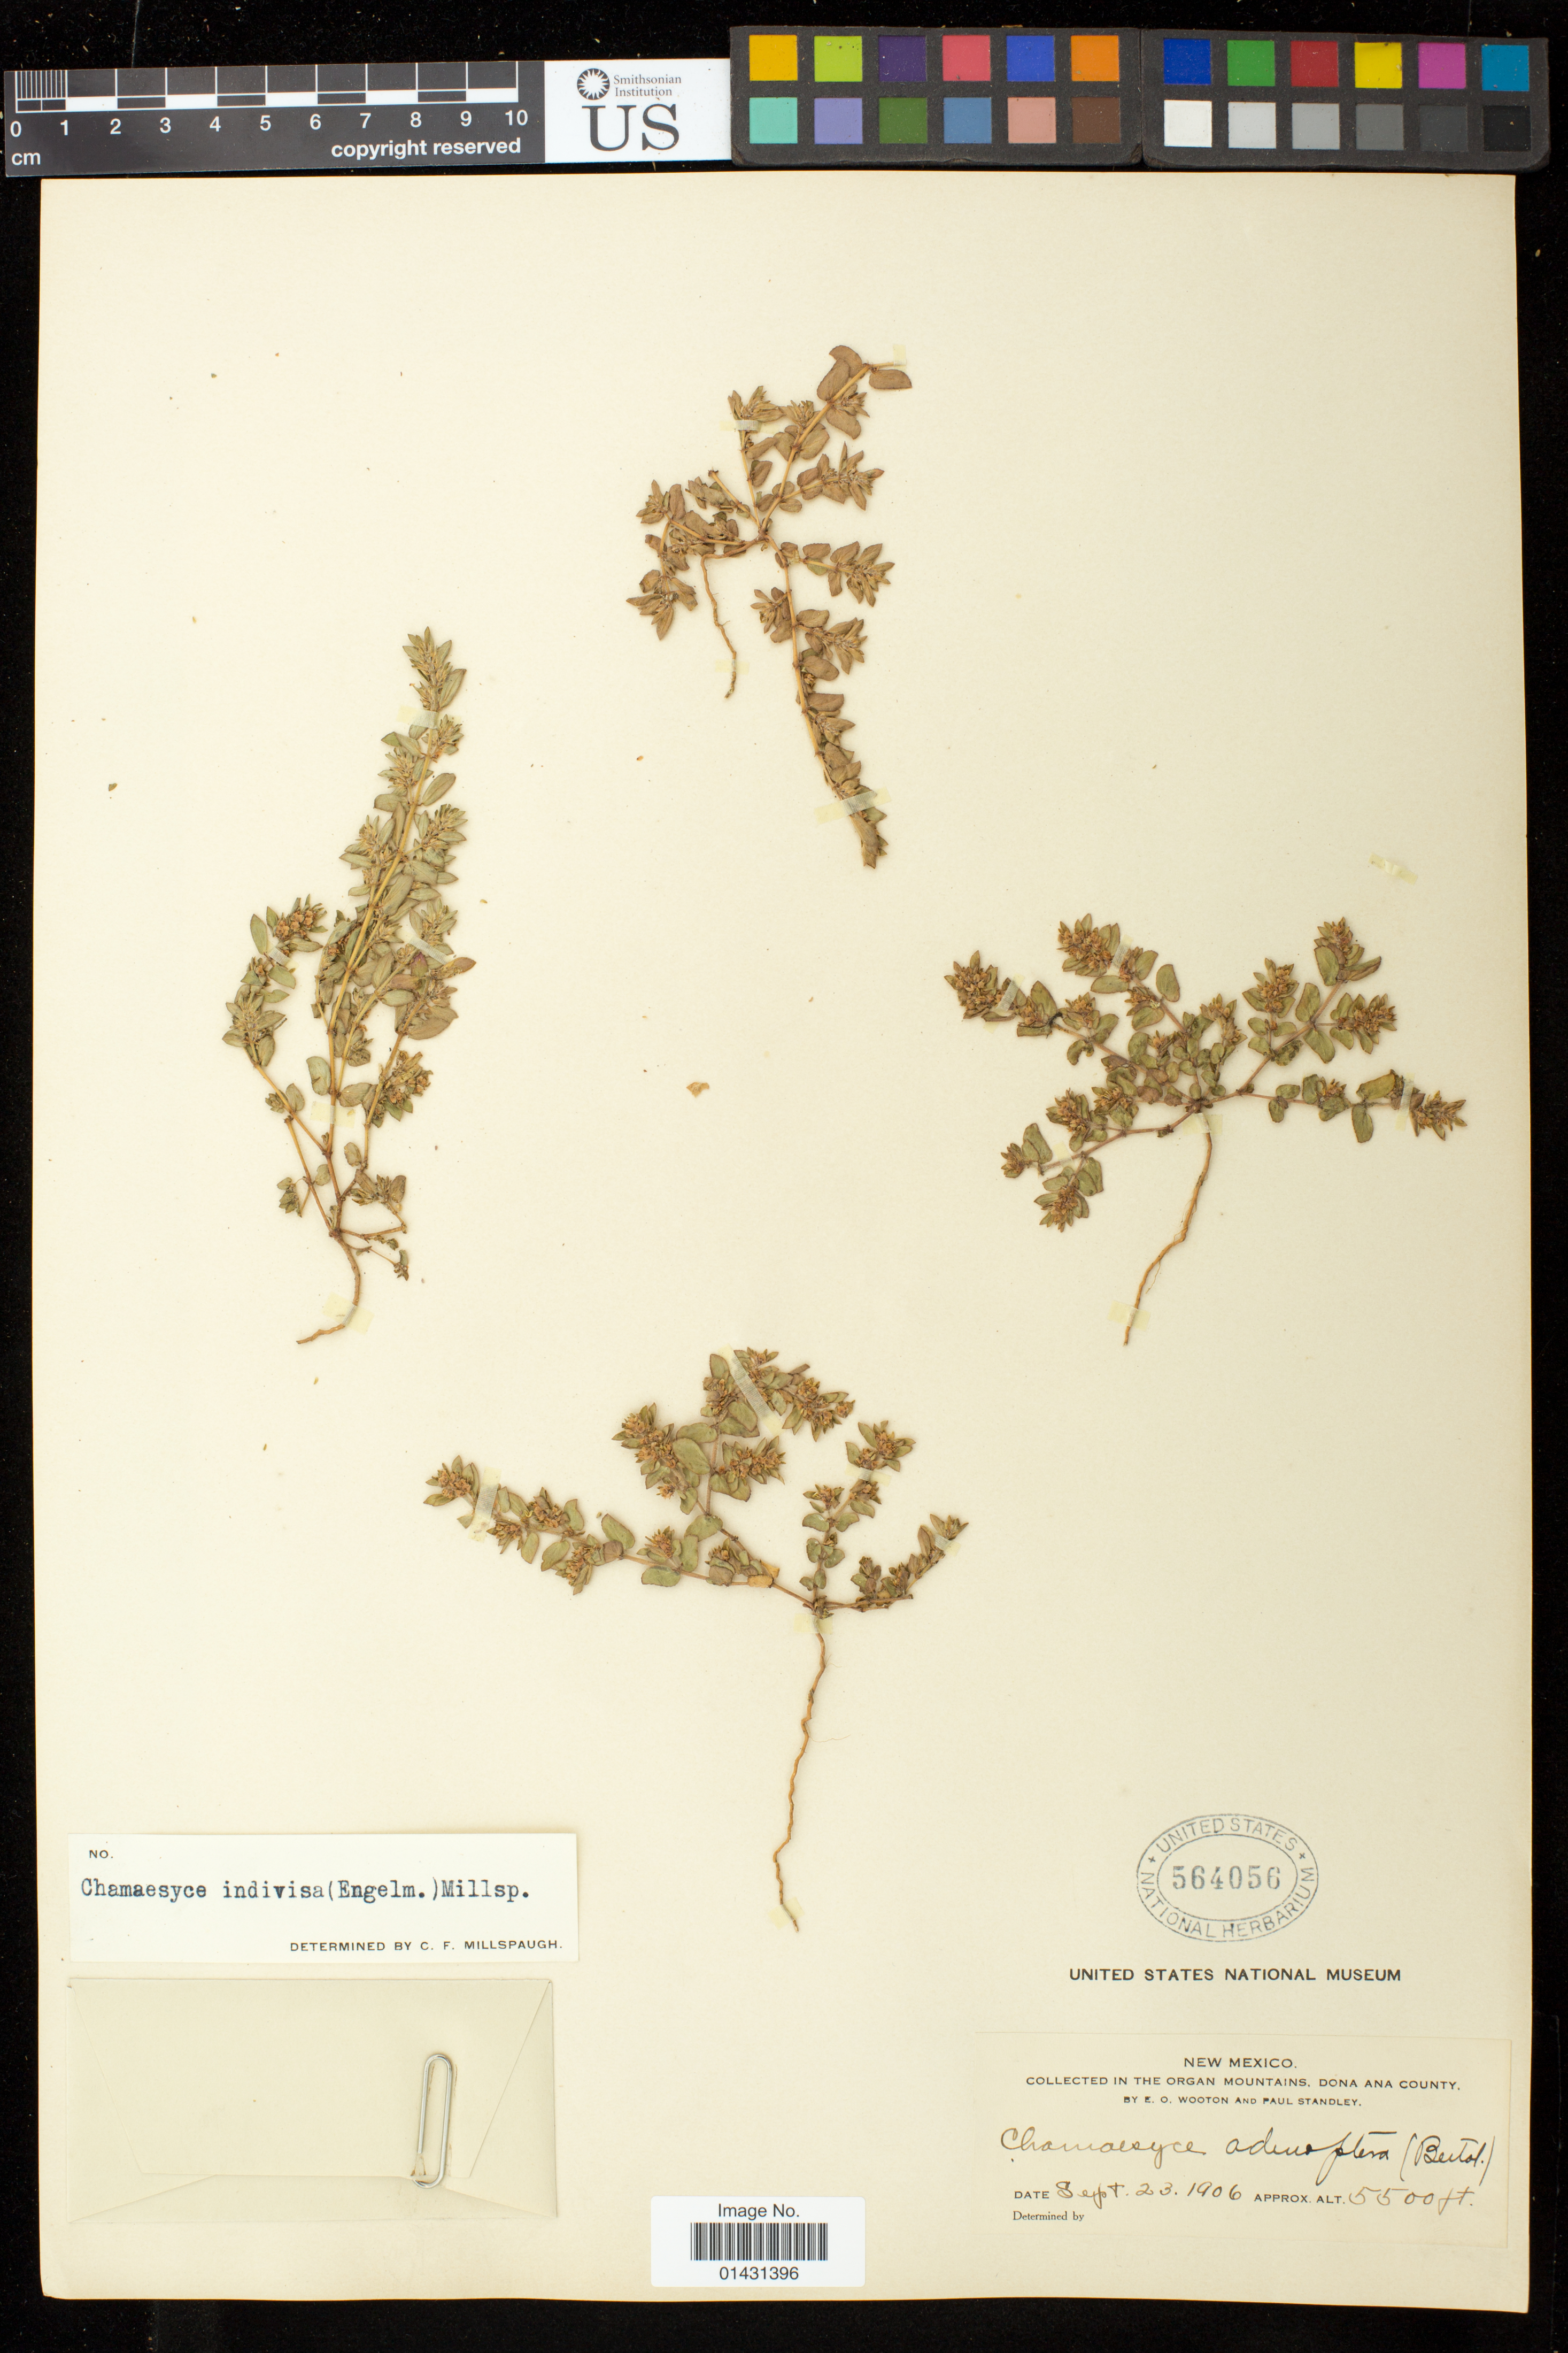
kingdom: Plantae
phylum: Tracheophyta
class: Magnoliopsida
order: Malpighiales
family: Euphorbiaceae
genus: Euphorbia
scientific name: Euphorbia indivisa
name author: (Engelm.) Tidestr.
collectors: E. O. Wooton & P. C. Standley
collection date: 1906-09-23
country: United States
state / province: New Mexico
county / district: Dona Ana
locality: Organ Mountains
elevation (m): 1676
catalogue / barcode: US 564056